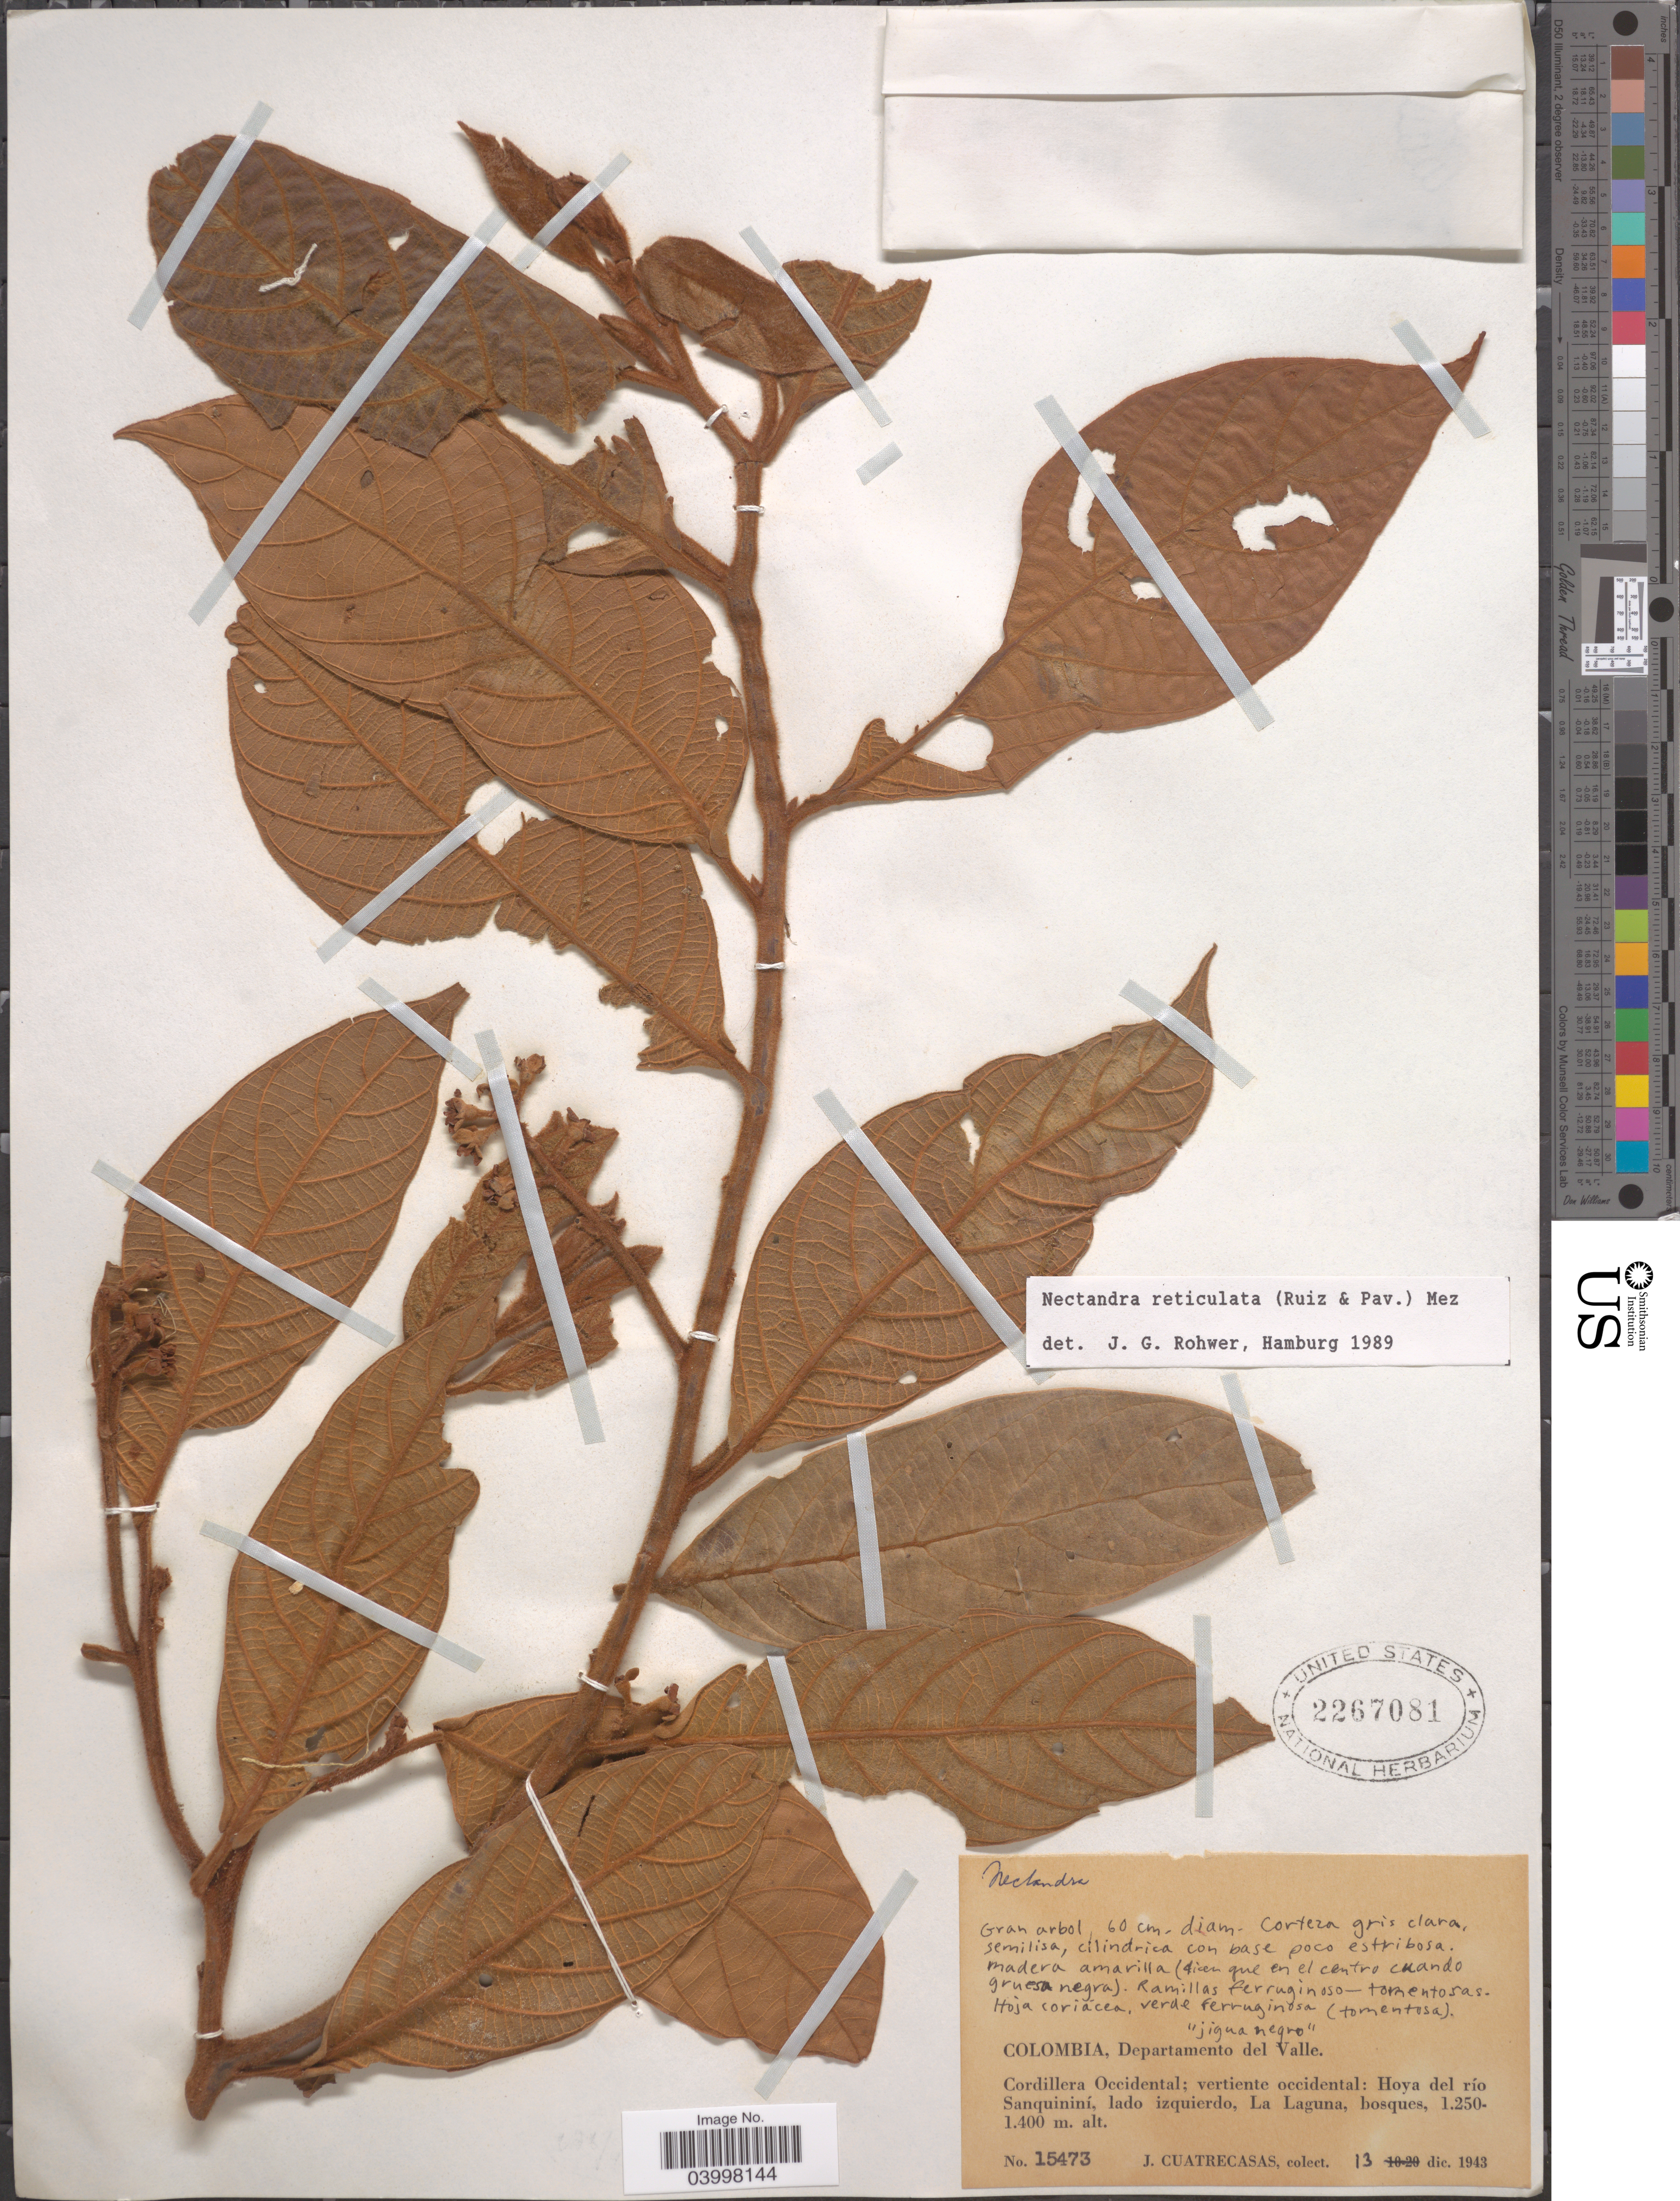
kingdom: Plantae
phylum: Tracheophyta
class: Magnoliopsida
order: Laurales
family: Lauraceae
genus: Nectandra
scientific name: Nectandra reticulata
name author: (Ruiz & Pav.) Mez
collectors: J. Cuatrecasas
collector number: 15473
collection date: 1943-12-13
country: Colombia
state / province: Valle del Cauca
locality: Departamento del Valle. Cordillera Occidental; vertiente occidental: Hoya del río Sanquininí, lado izquierdo, La Laguna.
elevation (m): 1250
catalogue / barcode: US 2267081